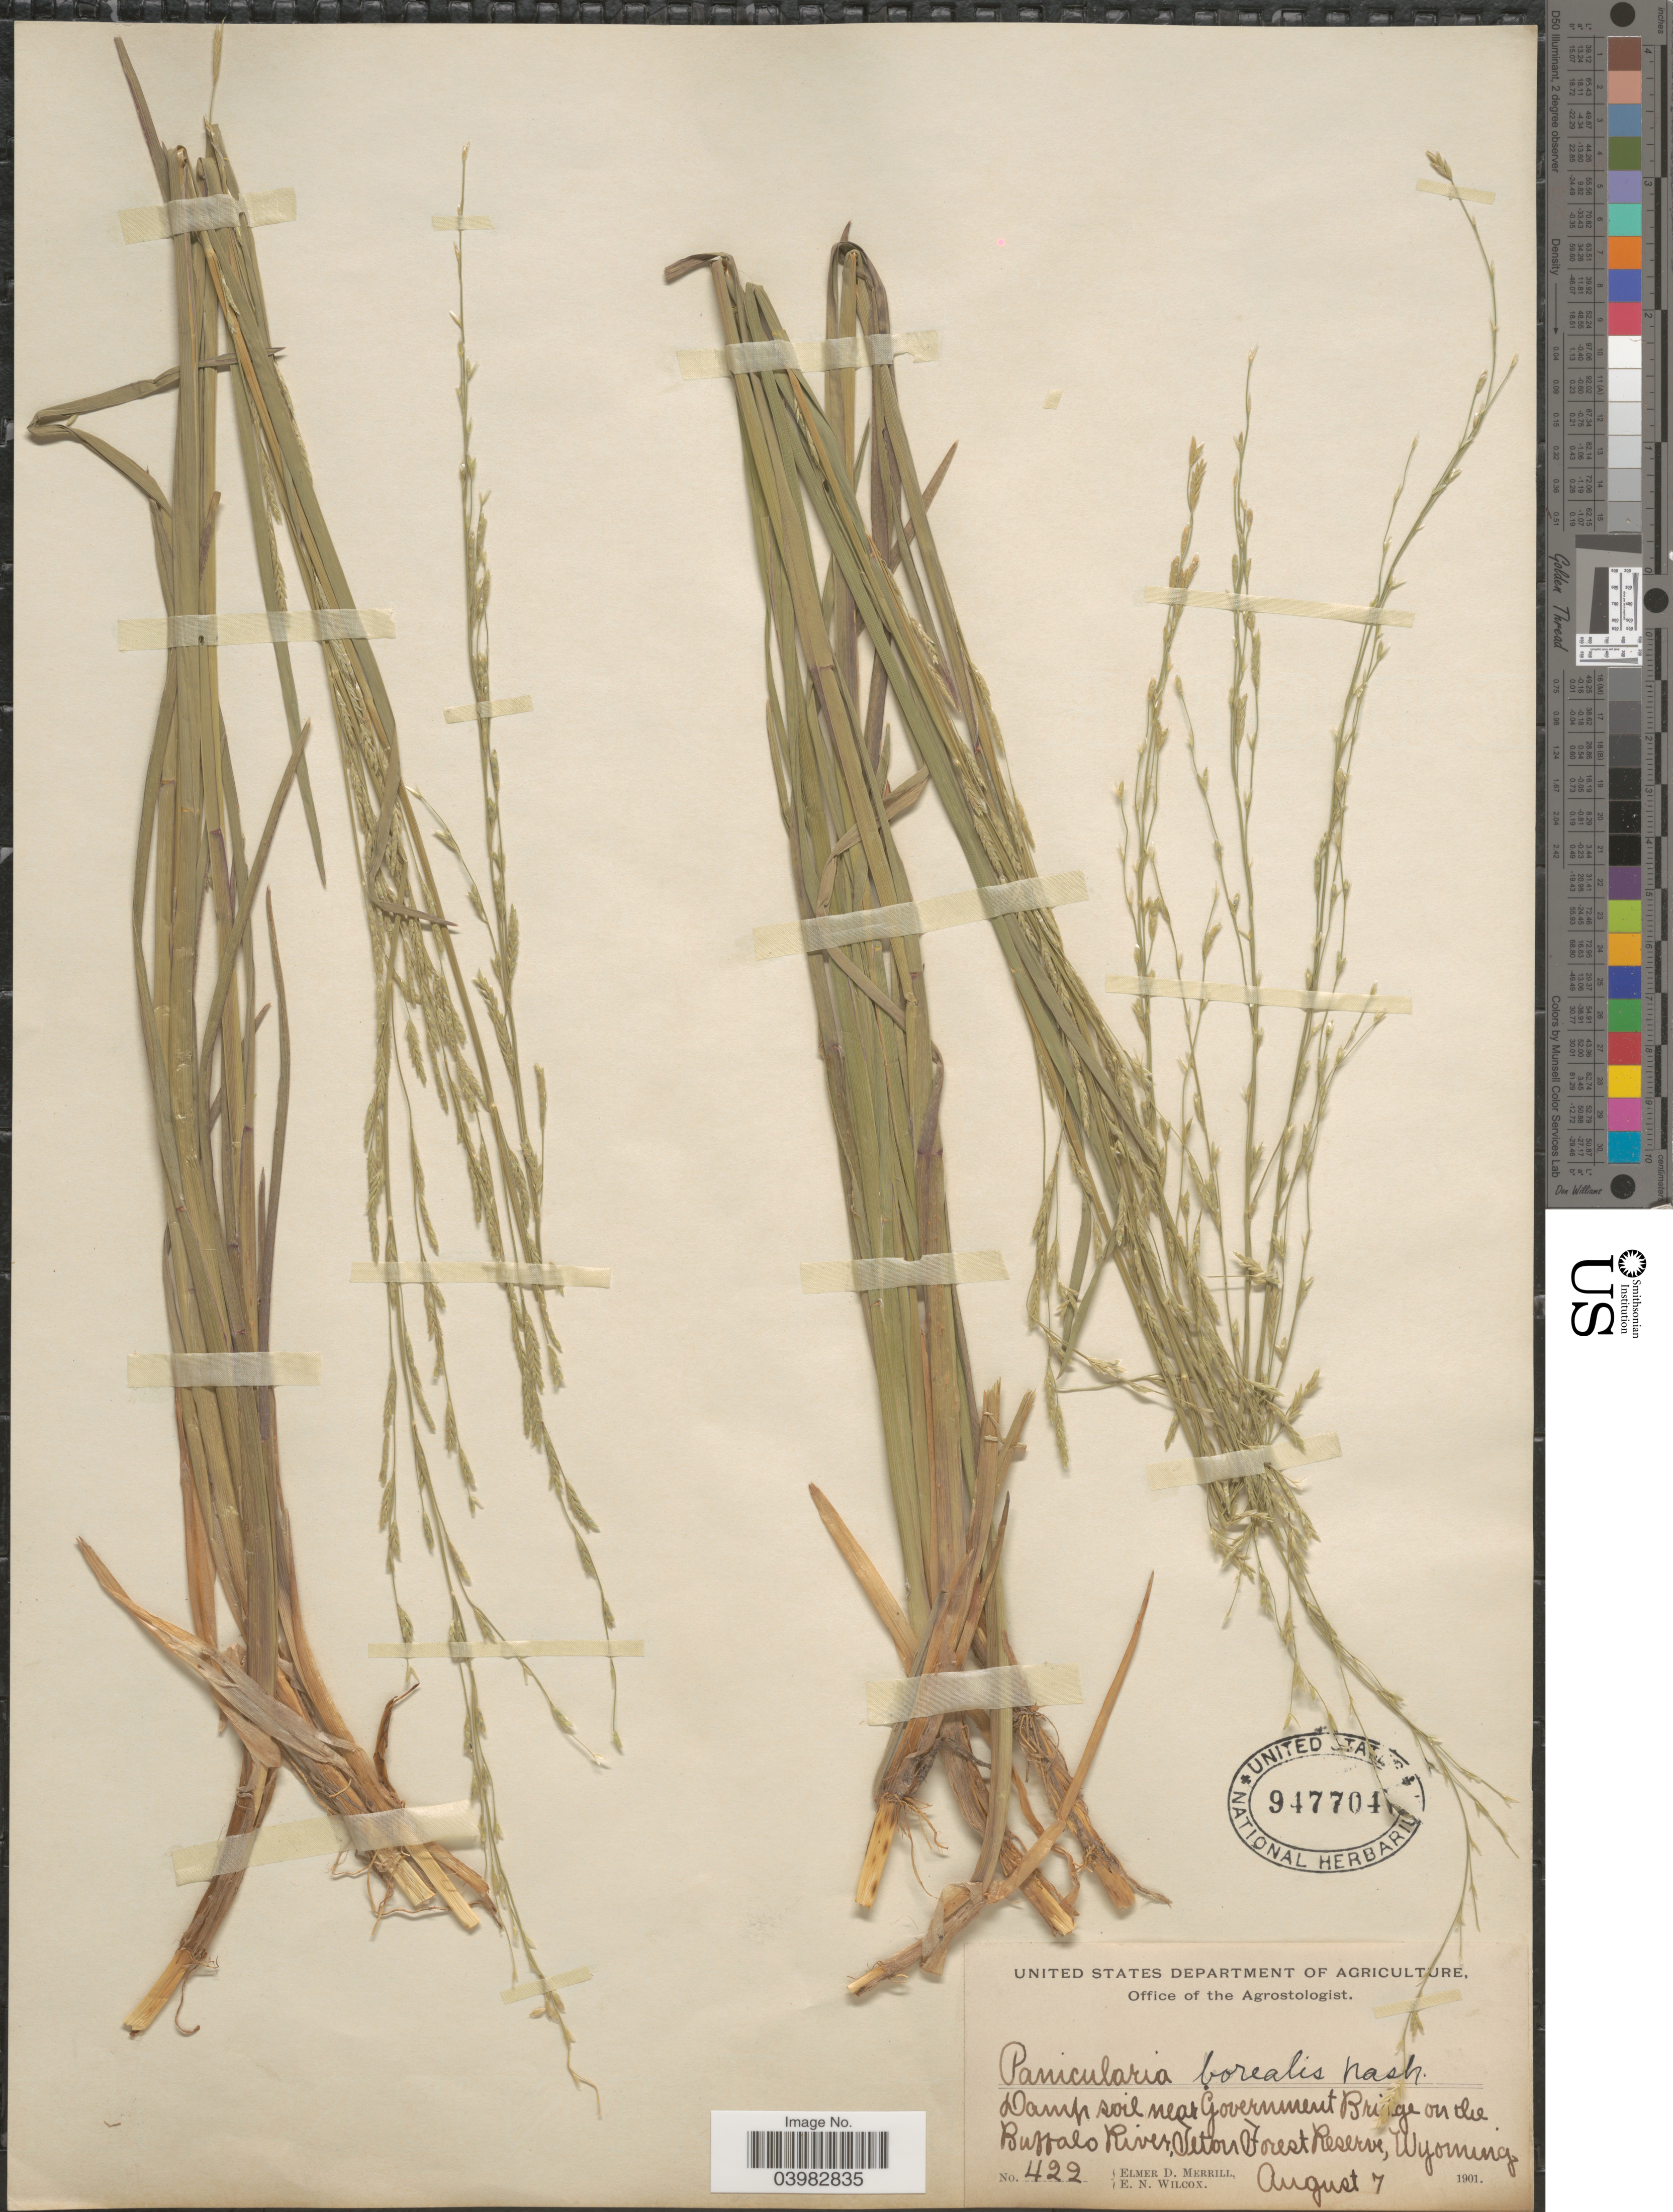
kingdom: Plantae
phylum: Tracheophyta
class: Liliopsida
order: Poales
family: Poaceae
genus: Glyceria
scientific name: Glyceria borealis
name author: (Nash) Batchelder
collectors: E. D. Merrill & E. Wilcox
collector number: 422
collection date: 1901-08-07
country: United States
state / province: Wyoming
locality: Near Government Bridge on the Buffalo River, Teton Forest Reserve.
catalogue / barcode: US 947704